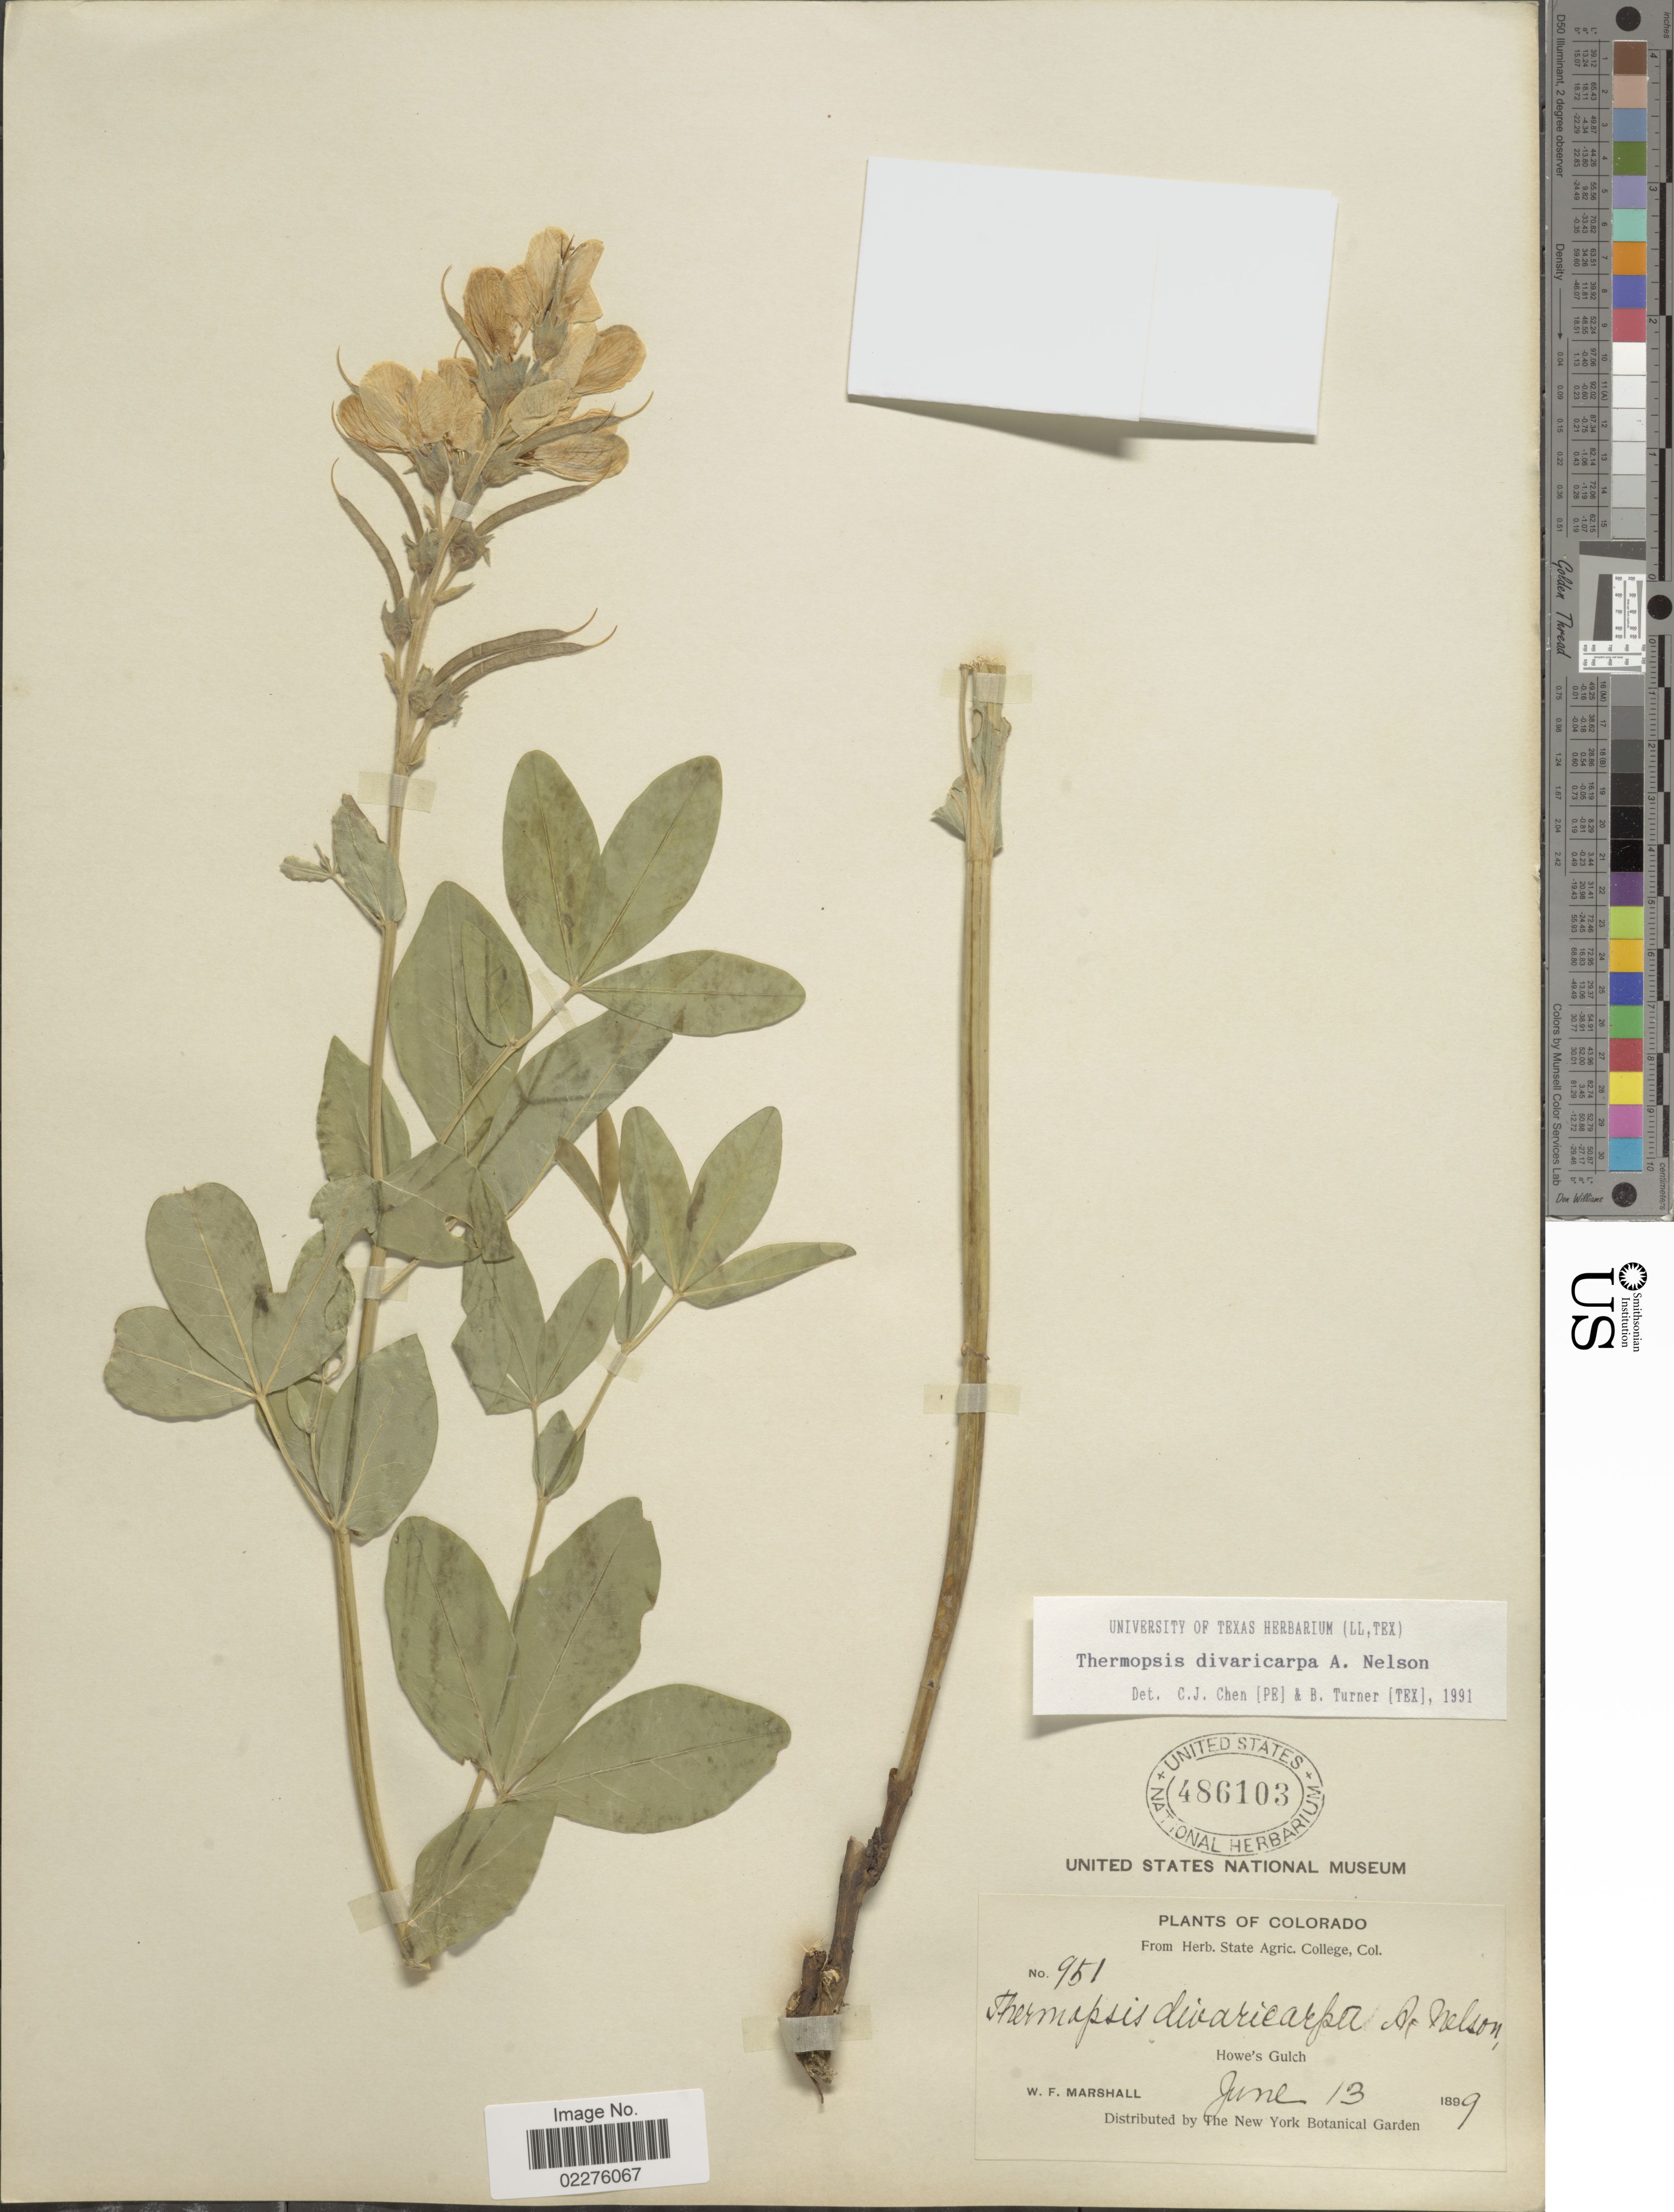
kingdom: Plantae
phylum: Tracheophyta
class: Magnoliopsida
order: Fabales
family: Fabaceae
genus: Thermopsis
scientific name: Thermopsis divaricarpa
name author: A. Nelson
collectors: W. F. Marshall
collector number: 951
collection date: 1899-06-13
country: United States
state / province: Colorado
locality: Howe's Gulch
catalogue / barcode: US 486103